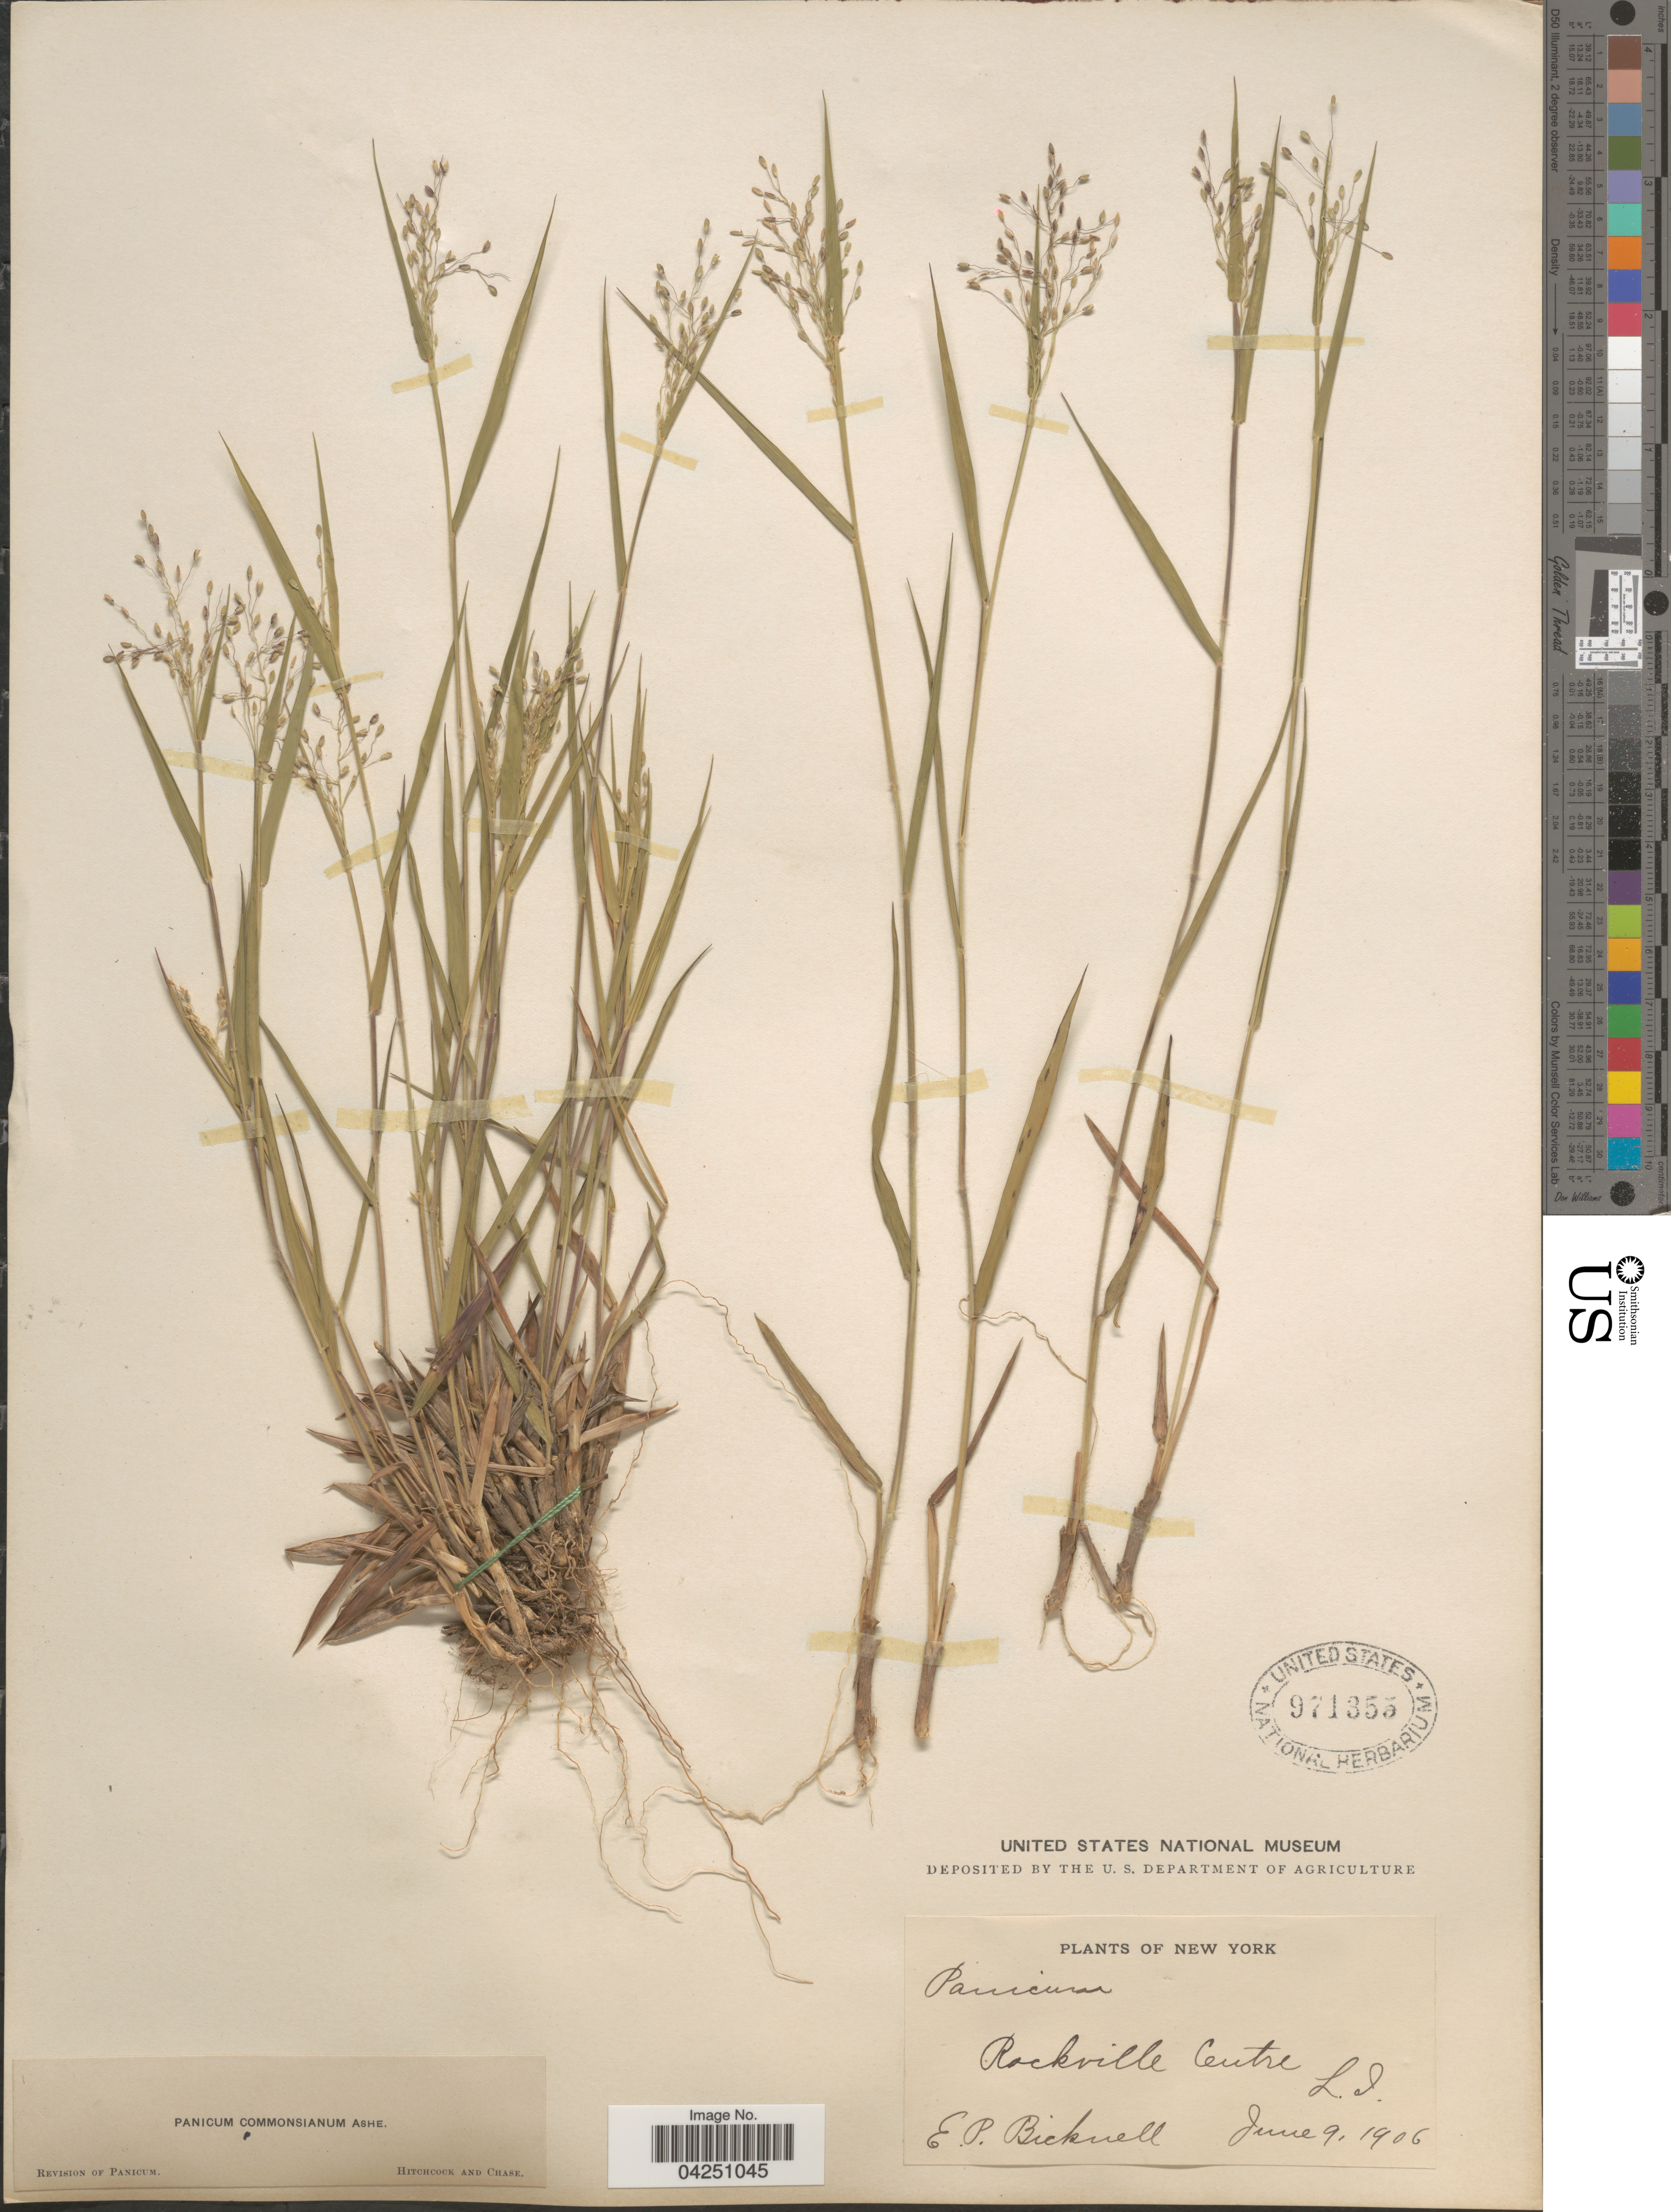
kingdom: Plantae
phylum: Tracheophyta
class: Liliopsida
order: Poales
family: Poaceae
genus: Dichanthelium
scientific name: Dichanthelium acuminatum var. acuminatum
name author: (Sw.) Gould & C.A. Clark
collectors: E. P. Bicknell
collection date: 1906-06-09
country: United States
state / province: New York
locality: Rockville Centre.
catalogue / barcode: US 971355